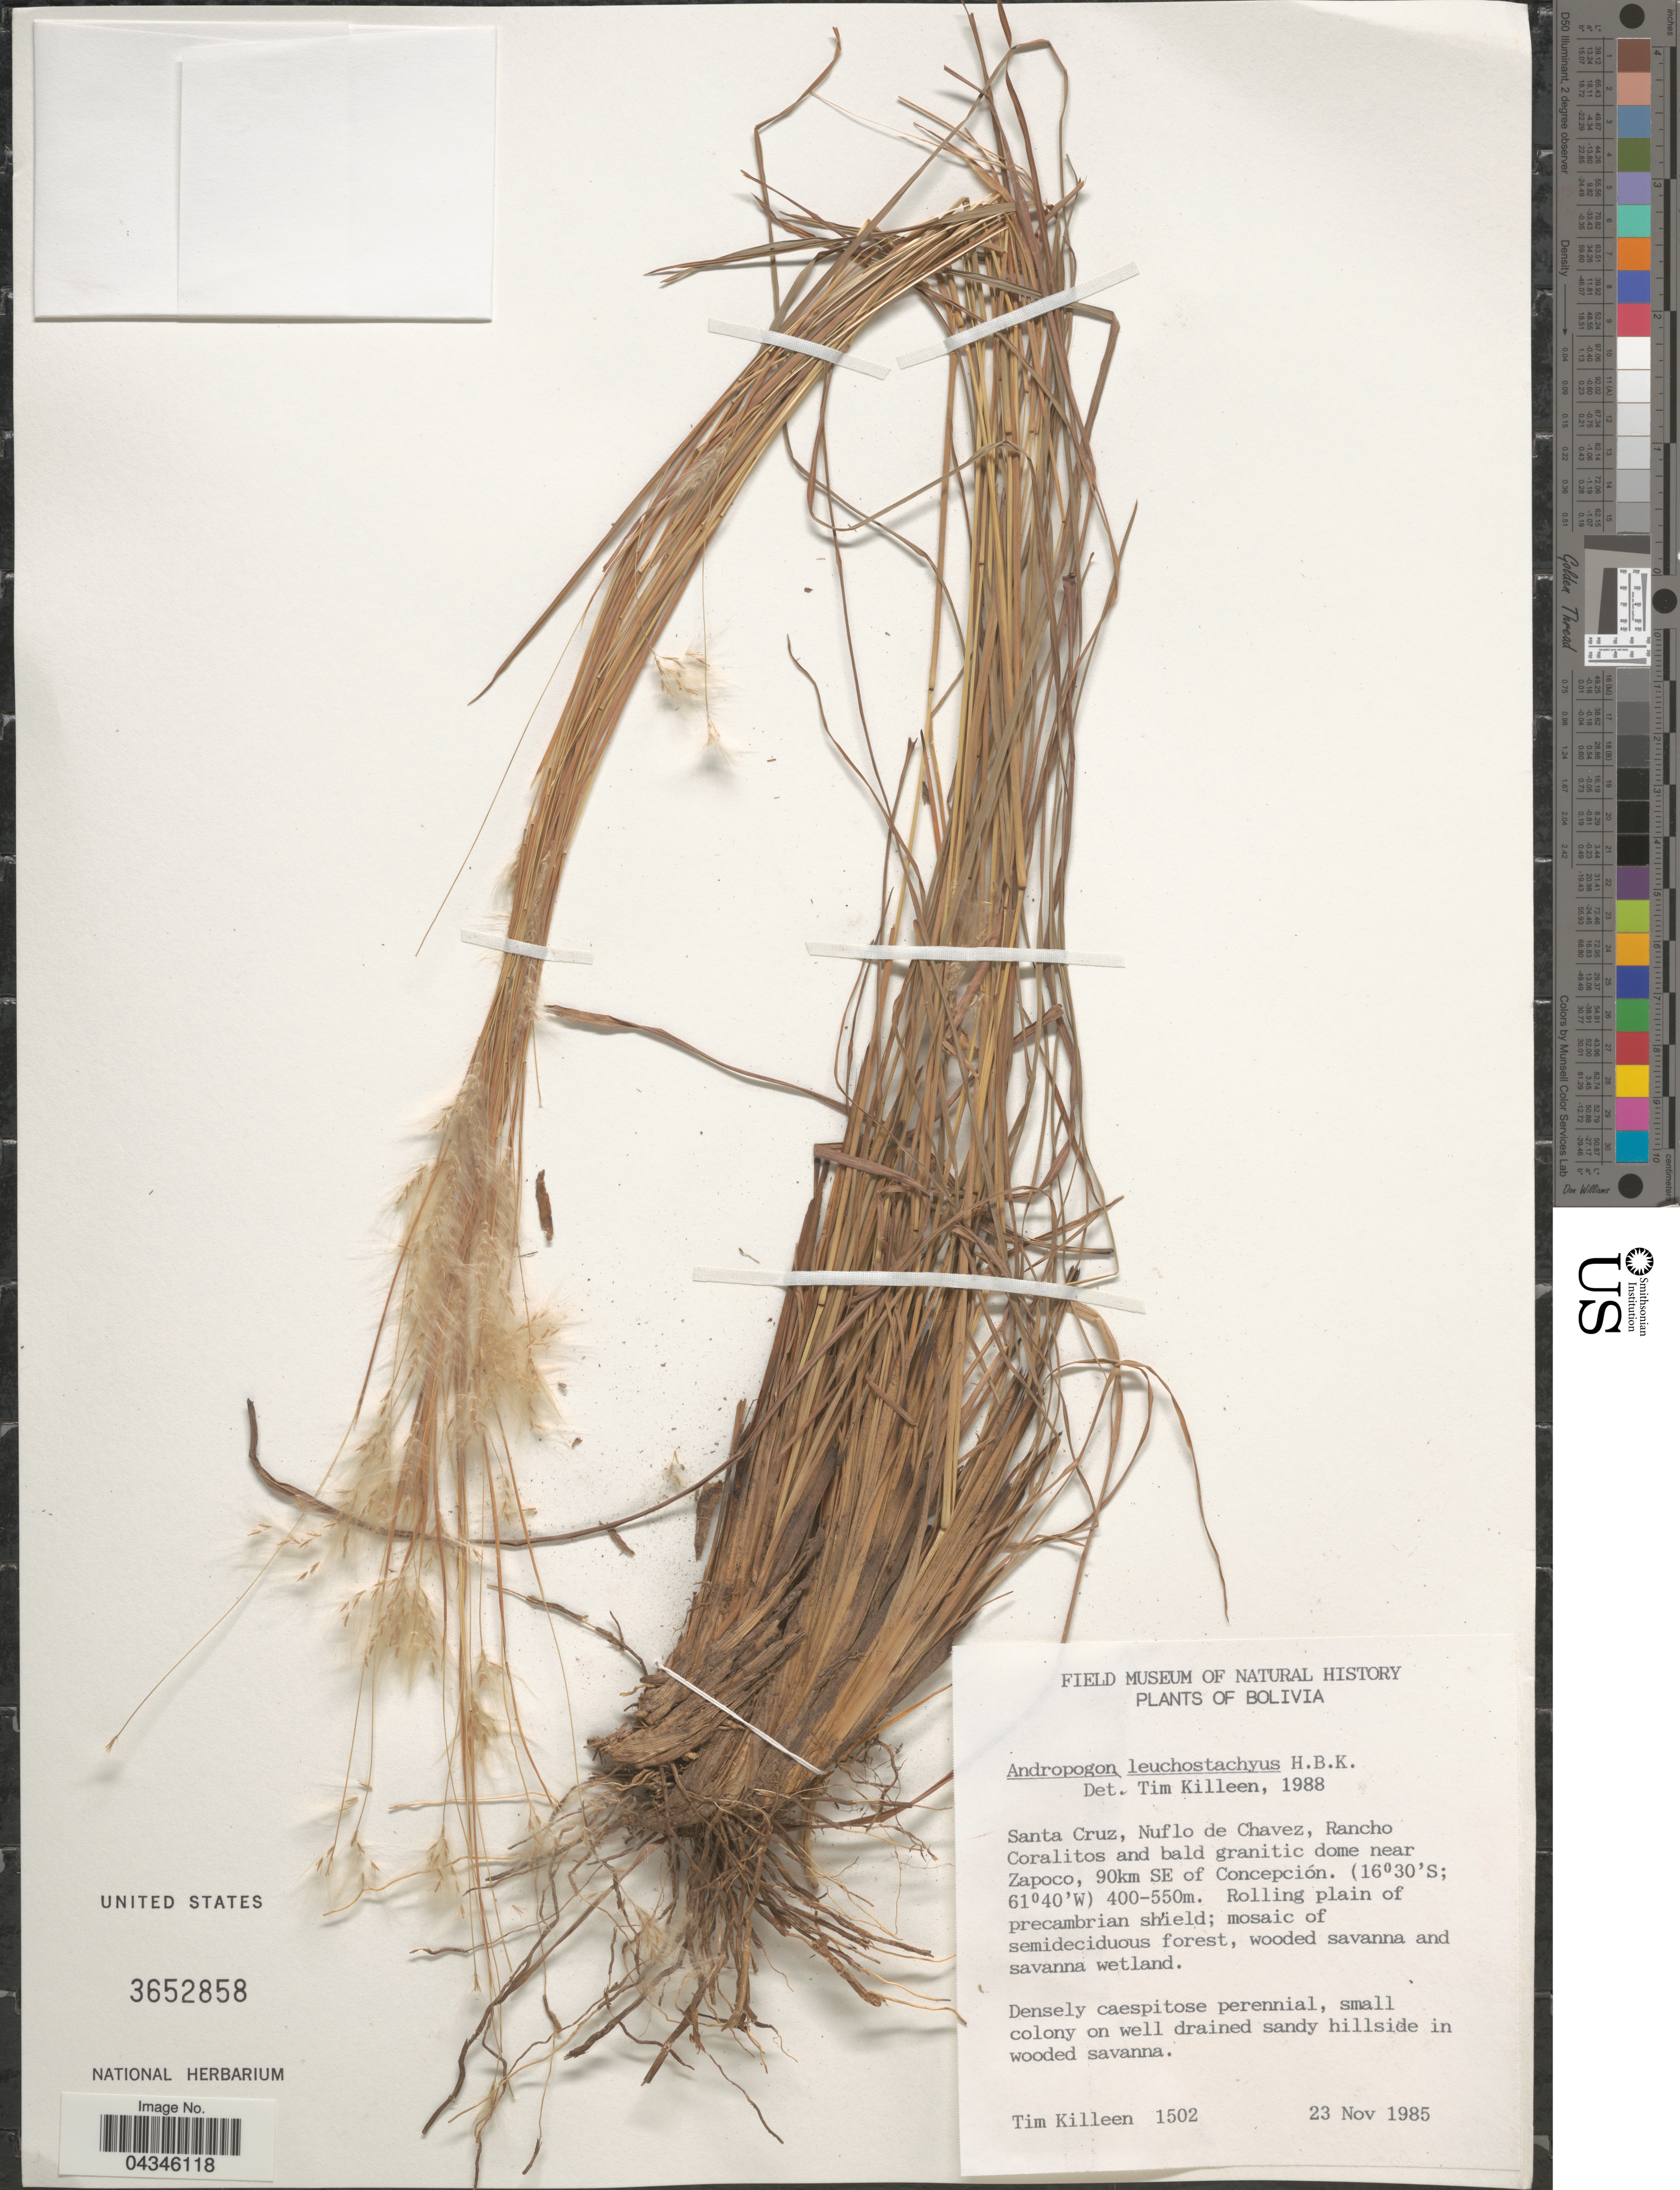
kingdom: Plantae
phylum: Tracheophyta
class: Liliopsida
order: Poales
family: Poaceae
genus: Andropogon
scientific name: Andropogon leucostachyus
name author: Kunth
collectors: T. J. Killeen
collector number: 1502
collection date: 1985-11-23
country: Bolivia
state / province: Santa Cruz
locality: Nuflo de Chavez, Rancho Coralitos and bald granitic dome near Zapoco, 90km SE of Concepción.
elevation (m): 400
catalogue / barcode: US 3652858